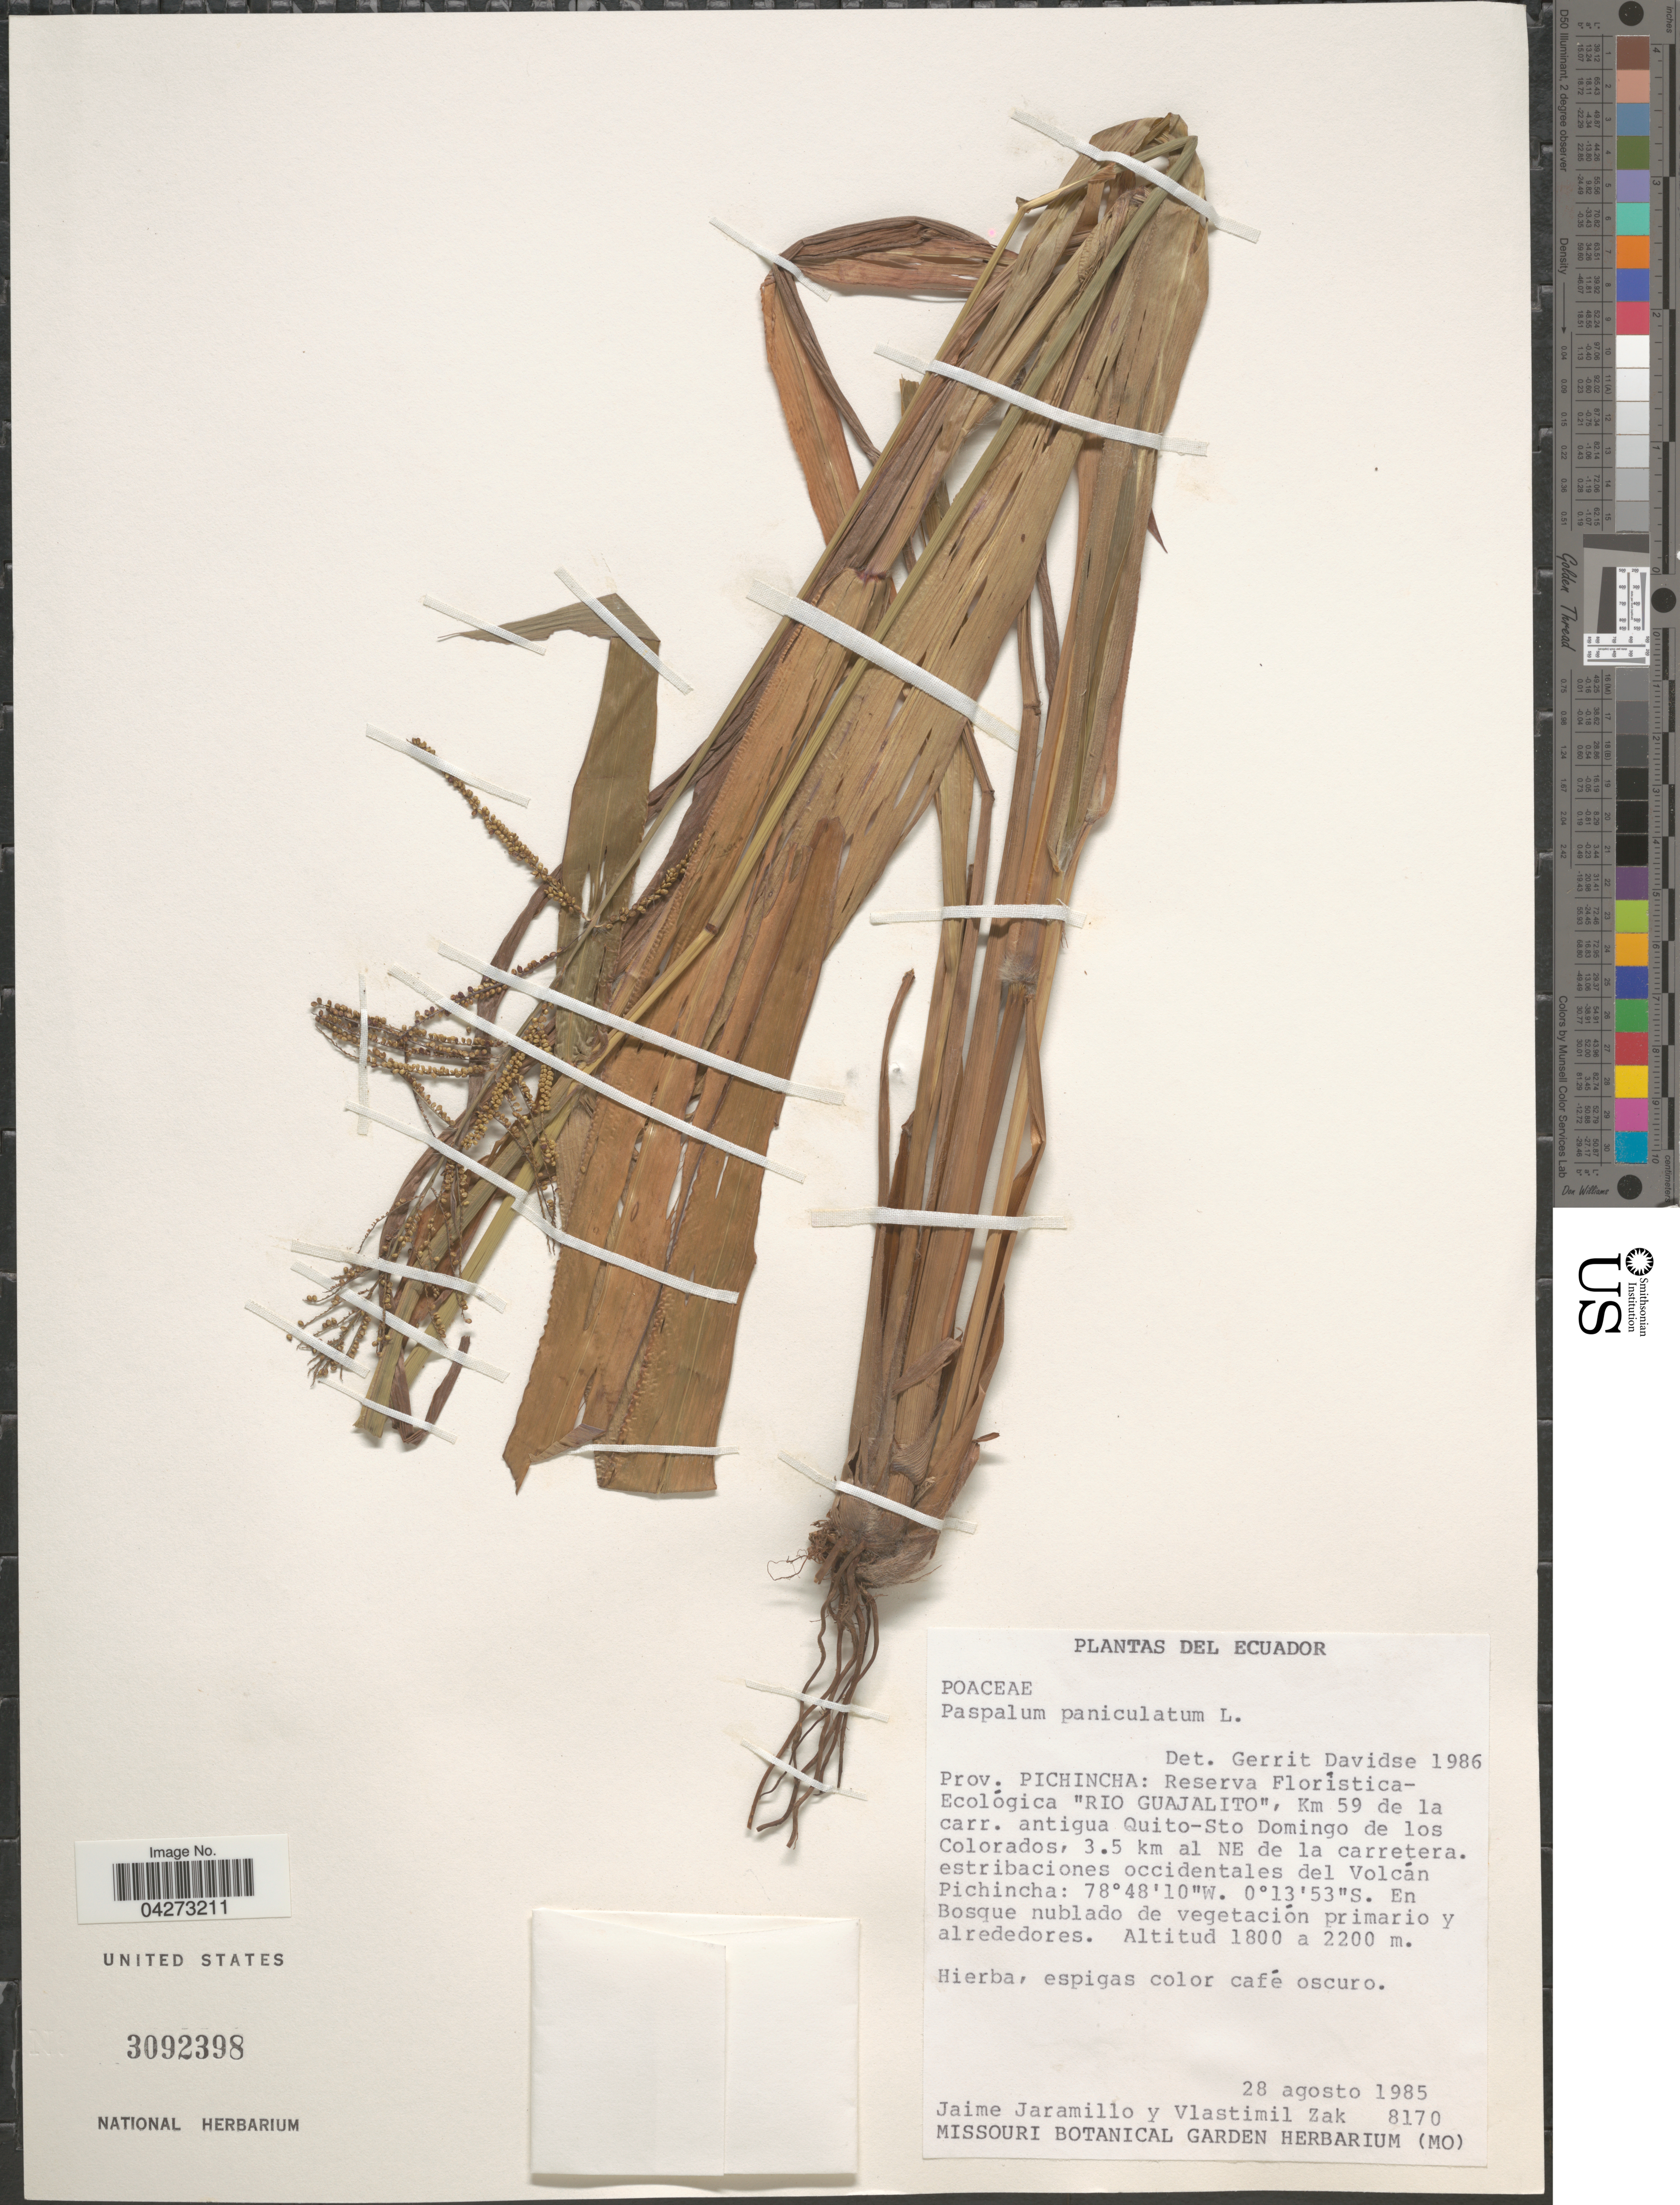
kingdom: Plantae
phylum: Tracheophyta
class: Liliopsida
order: Poales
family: Poaceae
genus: Paspalum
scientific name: Paspalum paniculatum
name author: L.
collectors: J. Jaramillo & V. Zak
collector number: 8170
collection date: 1985-08-28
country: Ecuador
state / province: Pichincha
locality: Reserva Florística-Ecológica "Rio Guajalito", Km 59 de la carr. antigua Quito-Sto Domingo de los Colorados, 3.5 km al NE de la carretera. estribaciones occidentales del Volcán Pichincha.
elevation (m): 1800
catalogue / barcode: US 3092398